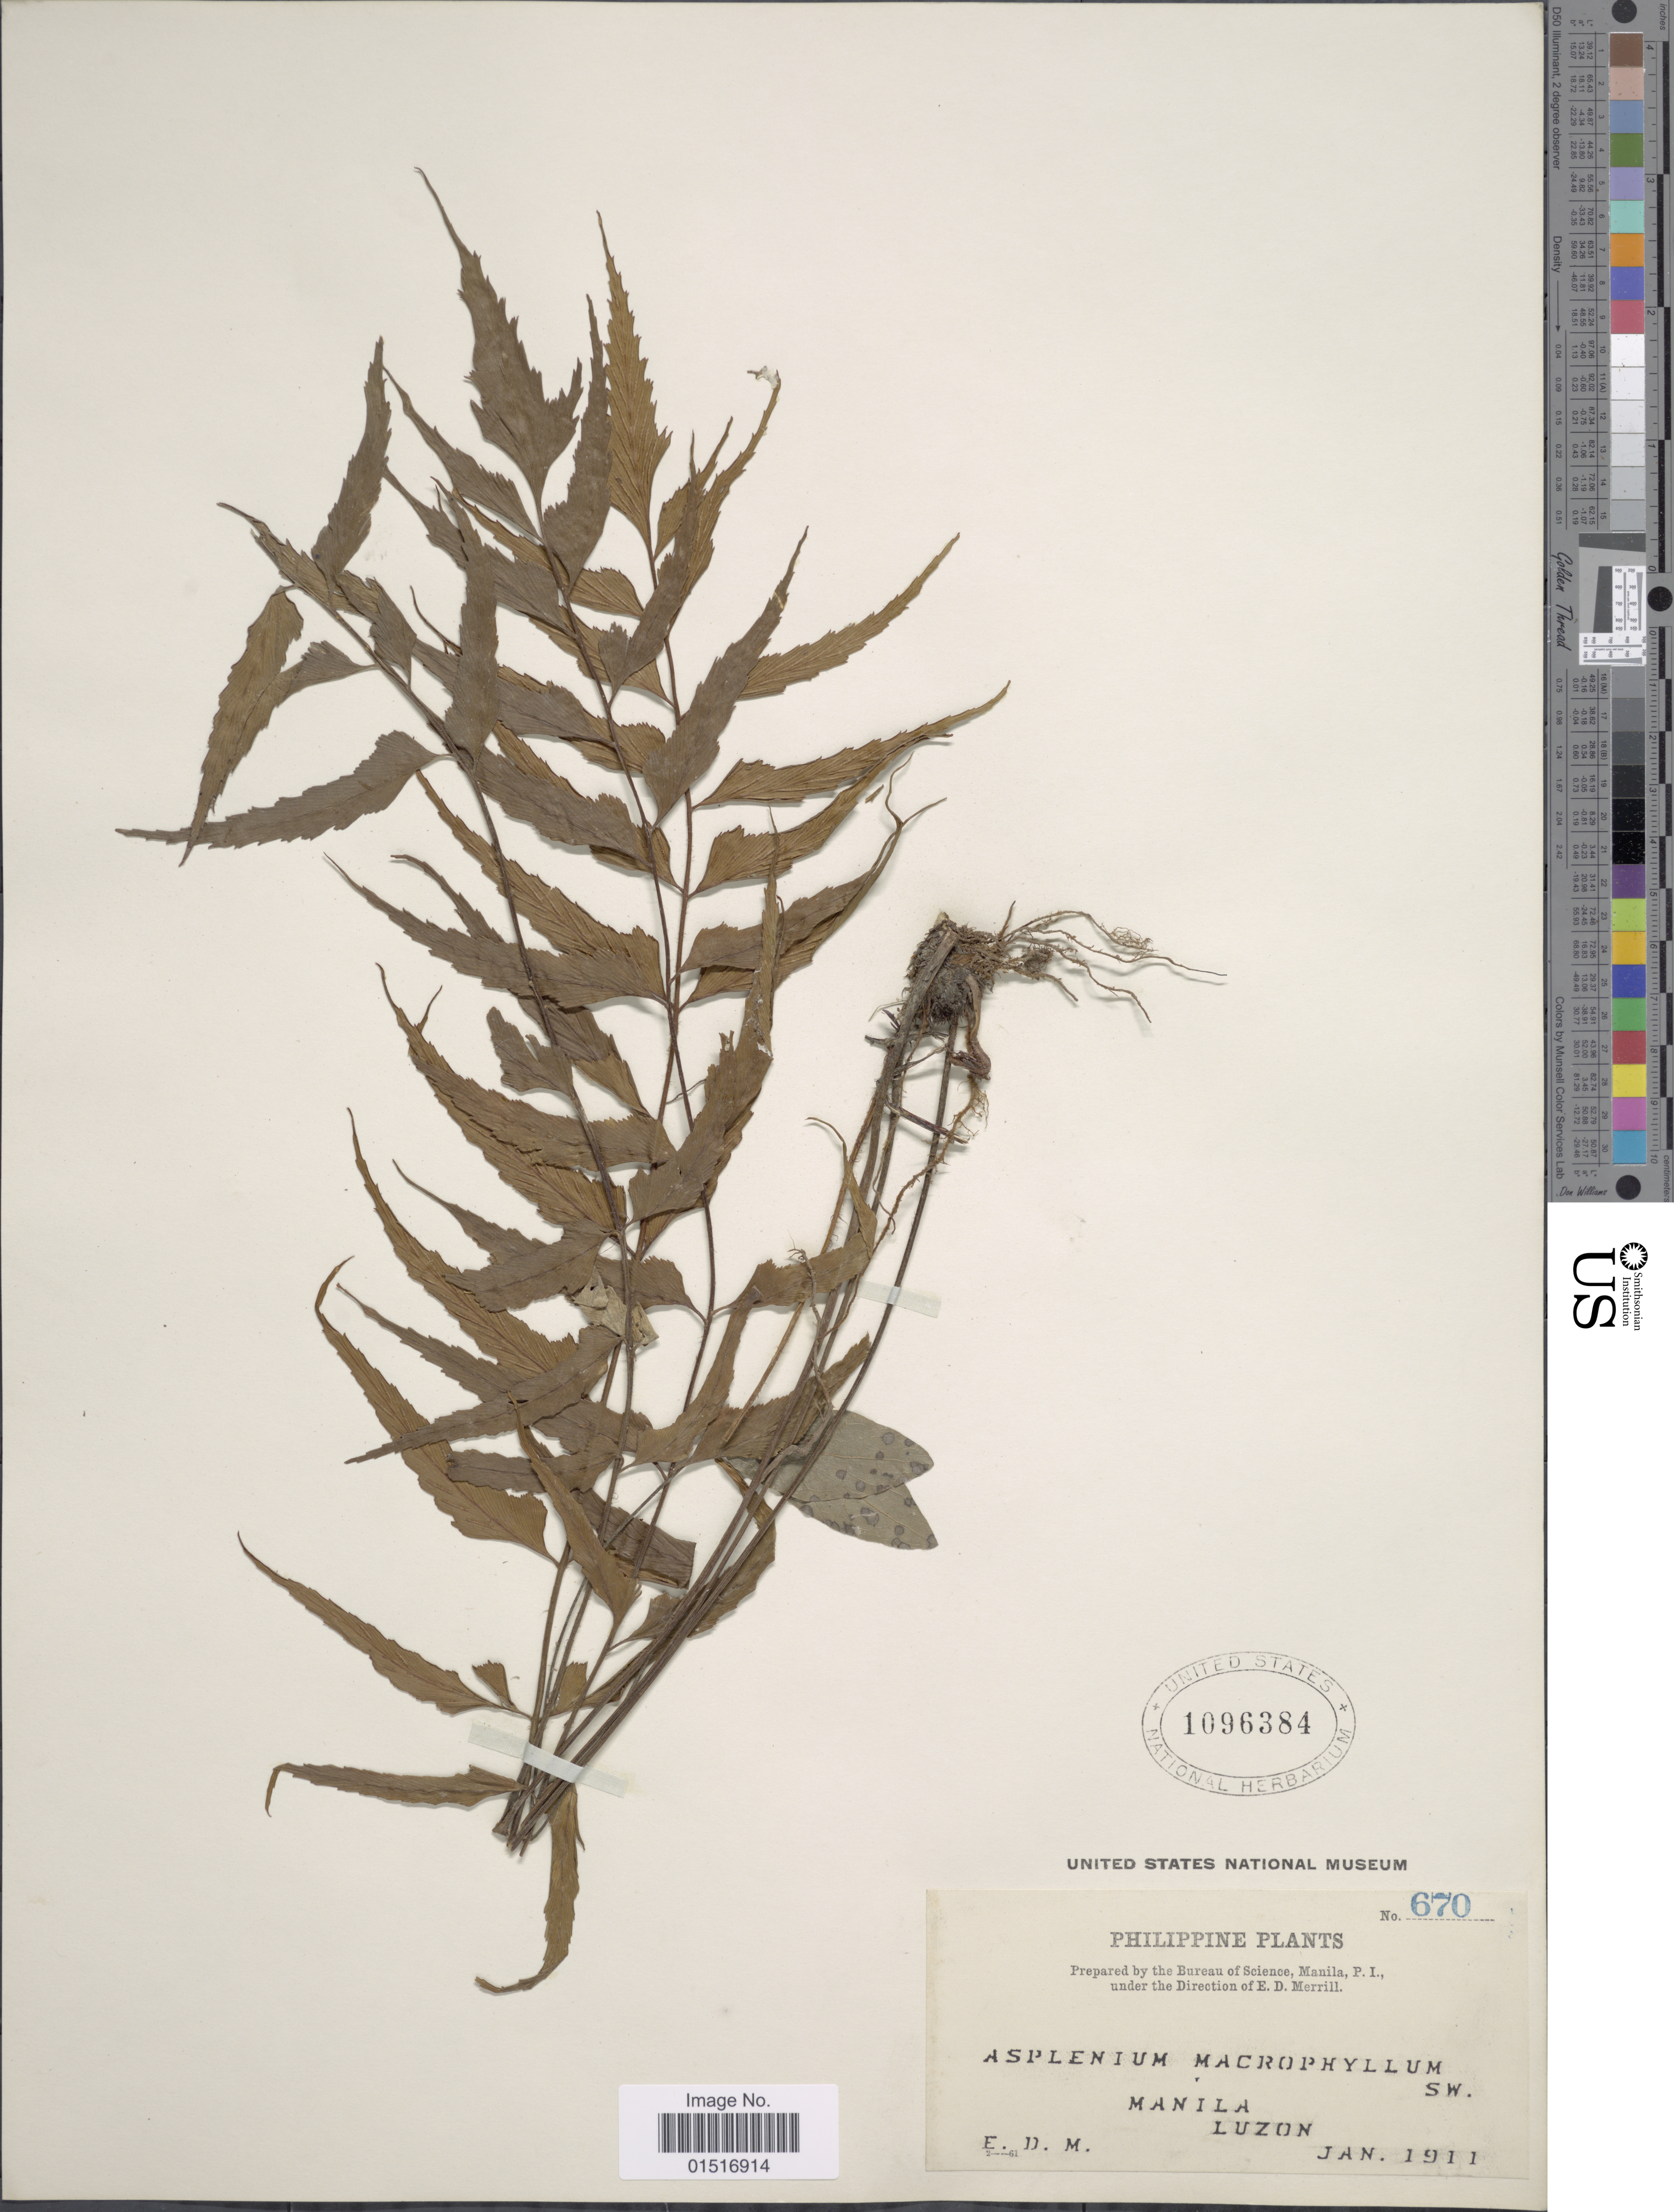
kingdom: Plantae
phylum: Tracheophyta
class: Polypodiopsida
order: Polypodiales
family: Aspleniaceae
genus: Asplenium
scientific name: Asplenium polyodon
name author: G. Forst.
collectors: E. D. Merrill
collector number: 670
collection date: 1911-01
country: Philippines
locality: Manila, Luzon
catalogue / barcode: US 1096384